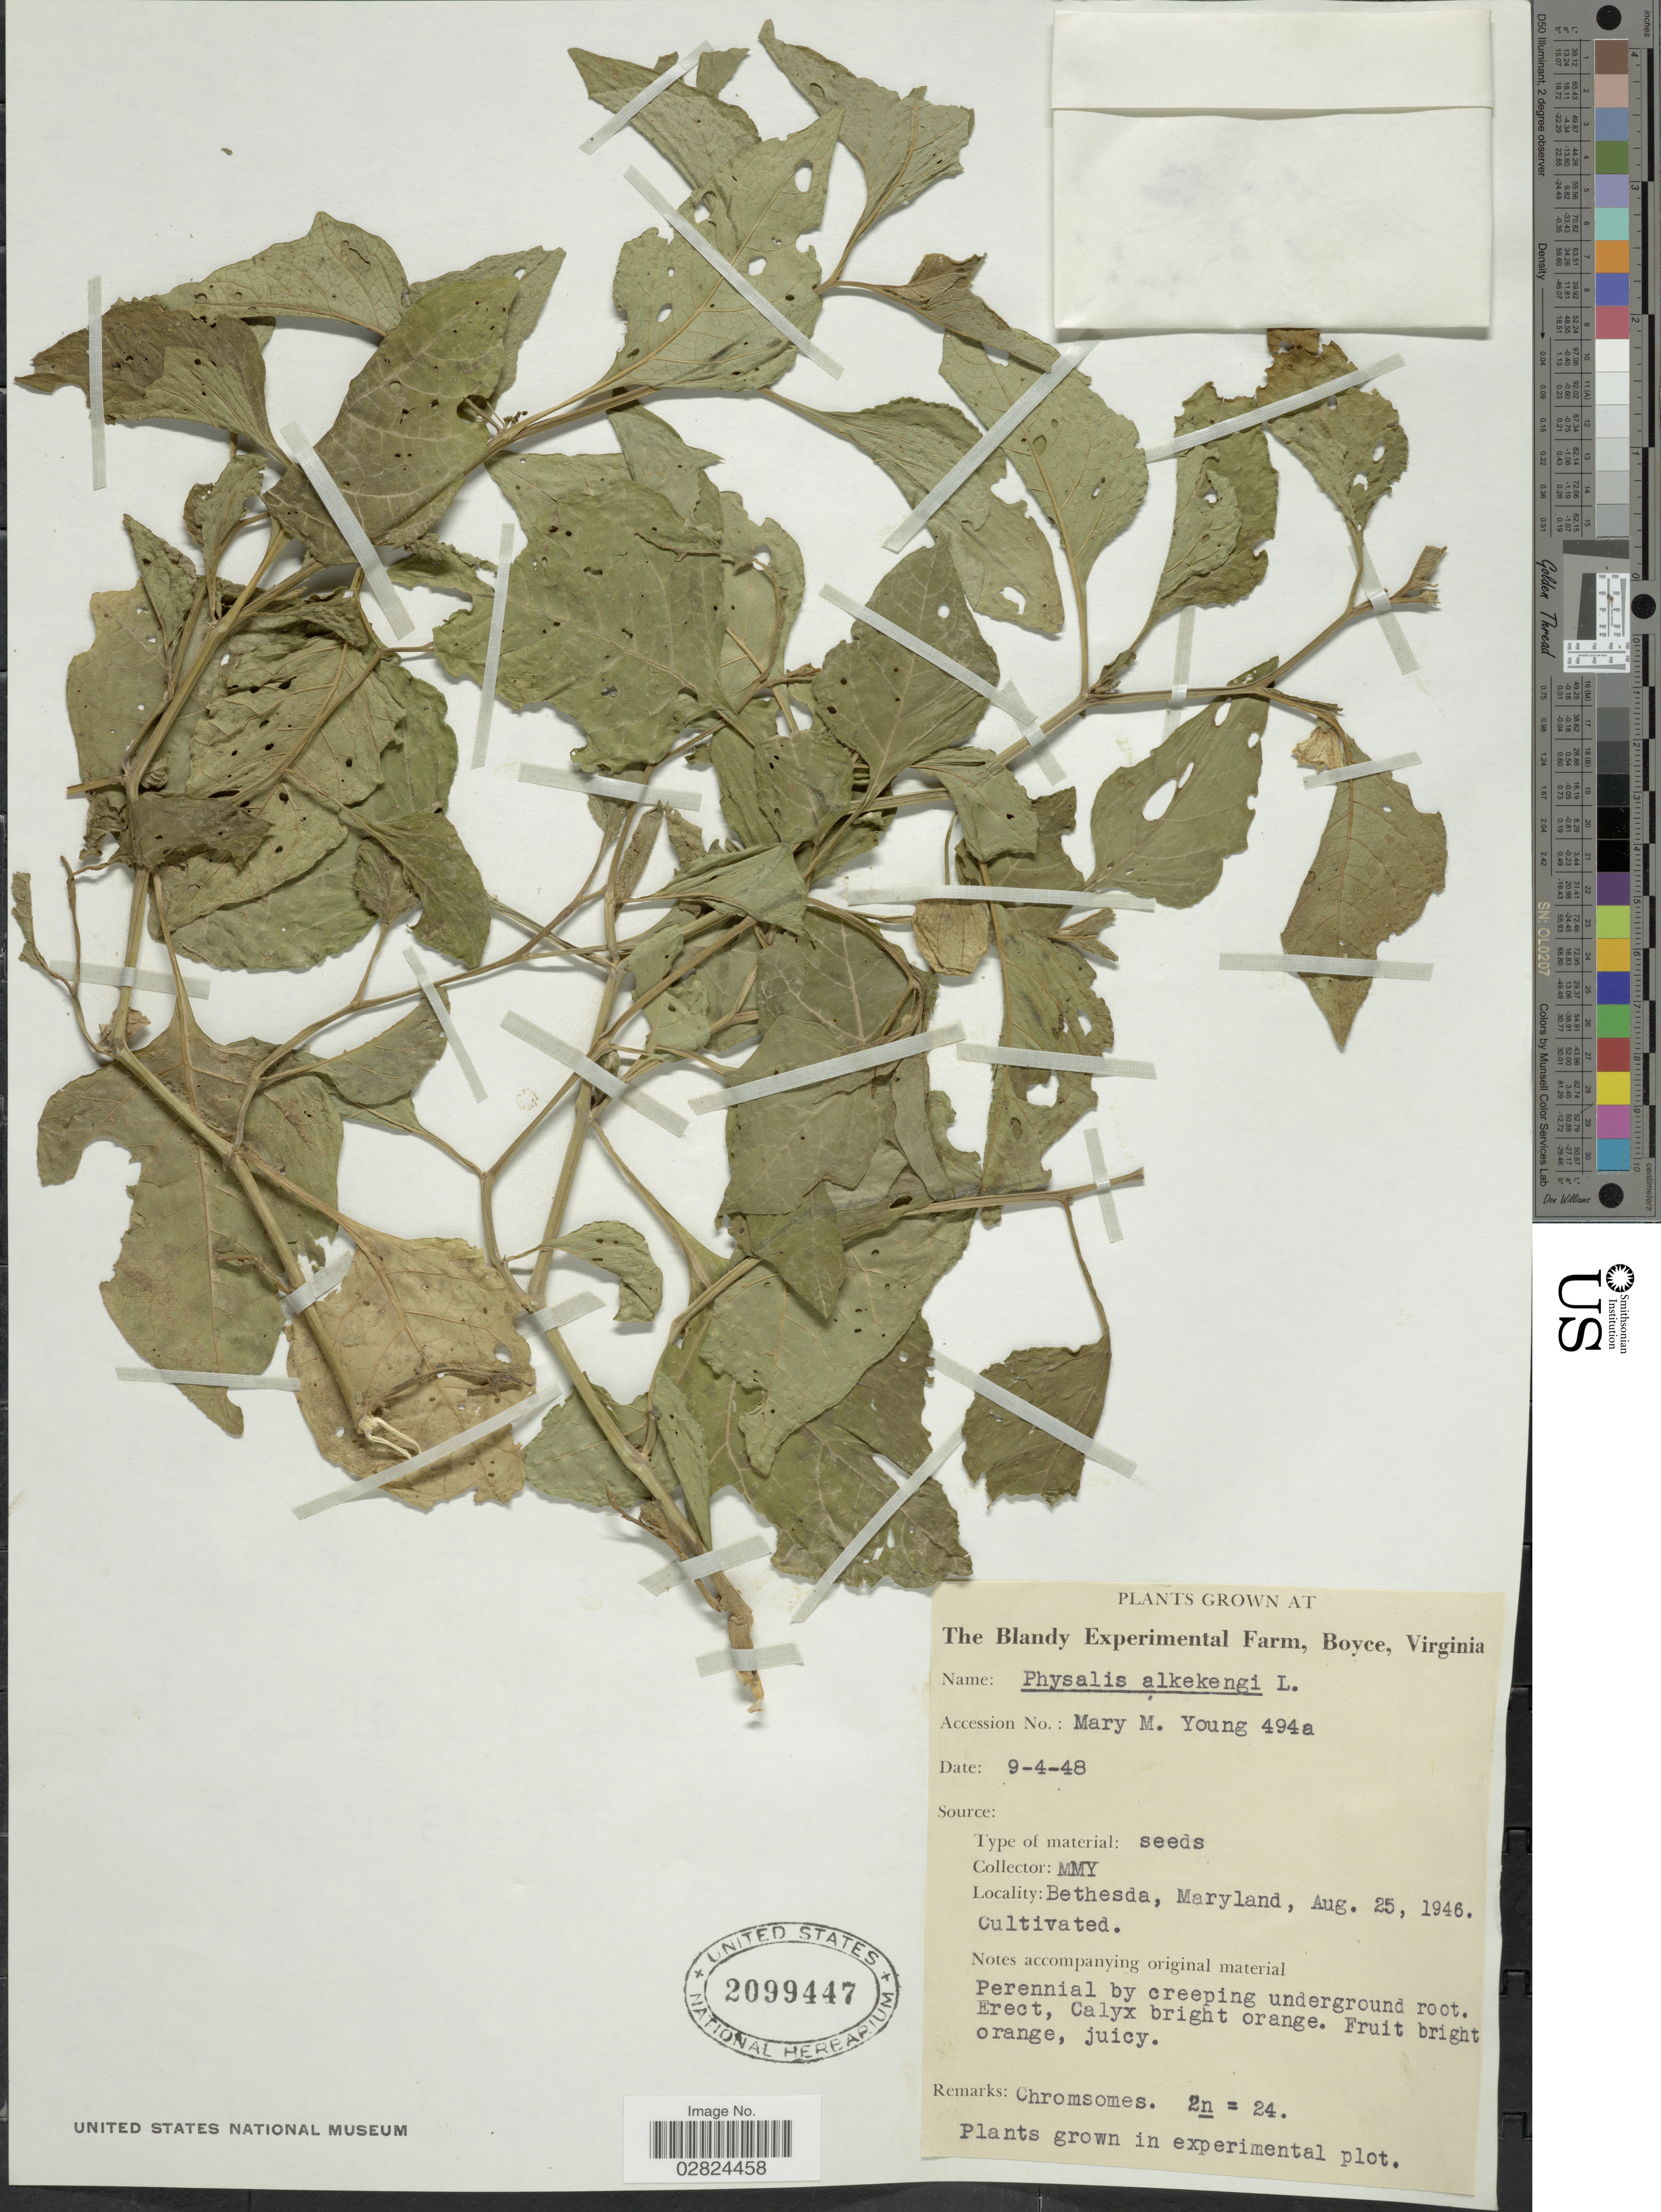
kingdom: Plantae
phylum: Tracheophyta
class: Magnoliopsida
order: Solanales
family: Solanaceae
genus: Physalis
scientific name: Physalis alkekengi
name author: L.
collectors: M. Young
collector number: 494a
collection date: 1948-09-04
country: United States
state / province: Virginia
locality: The Blandy Experimental Farm, Boyce.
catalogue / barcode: US 2099447